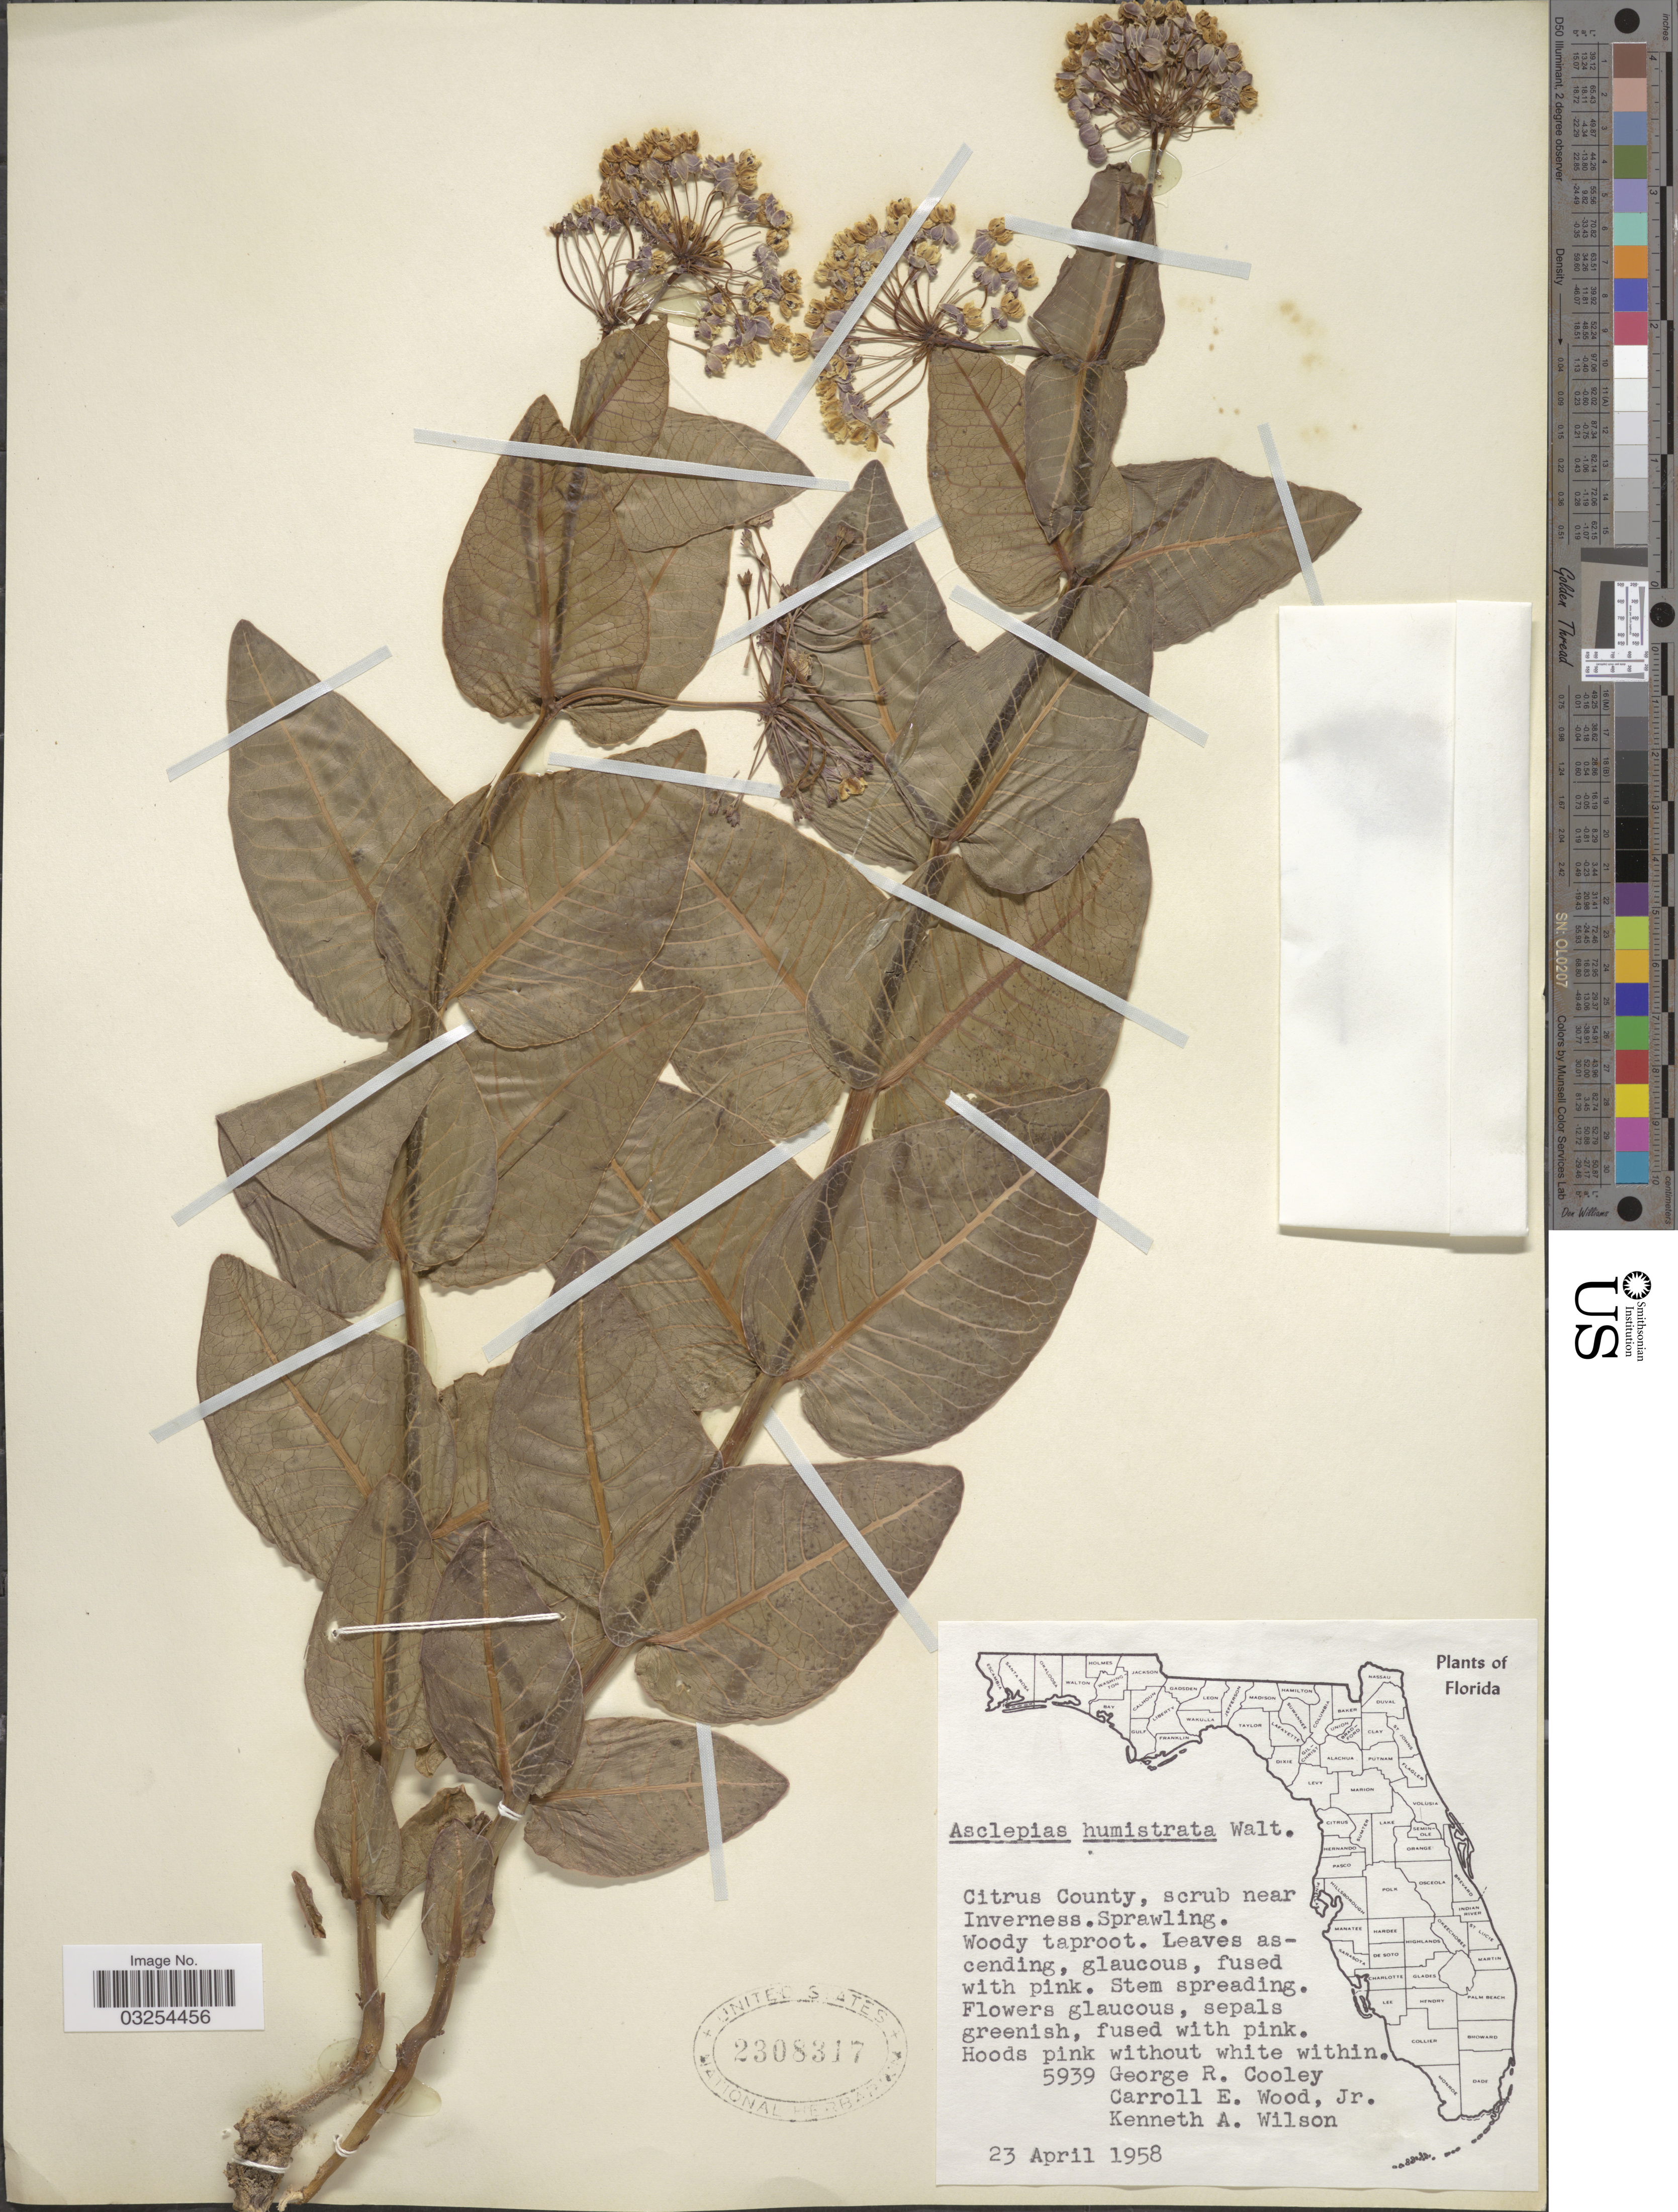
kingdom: Plantae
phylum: Tracheophyta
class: Magnoliopsida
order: Gentianales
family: Apocynaceae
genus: Asclepias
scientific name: Asclepias humistrata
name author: Walter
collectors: G. R. Cooley, C. E. Wood & K. A. Wilson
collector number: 5939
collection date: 1958-04-23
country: United States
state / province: Florida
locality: Citrus County, scrub near Inverness.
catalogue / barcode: US 2308317